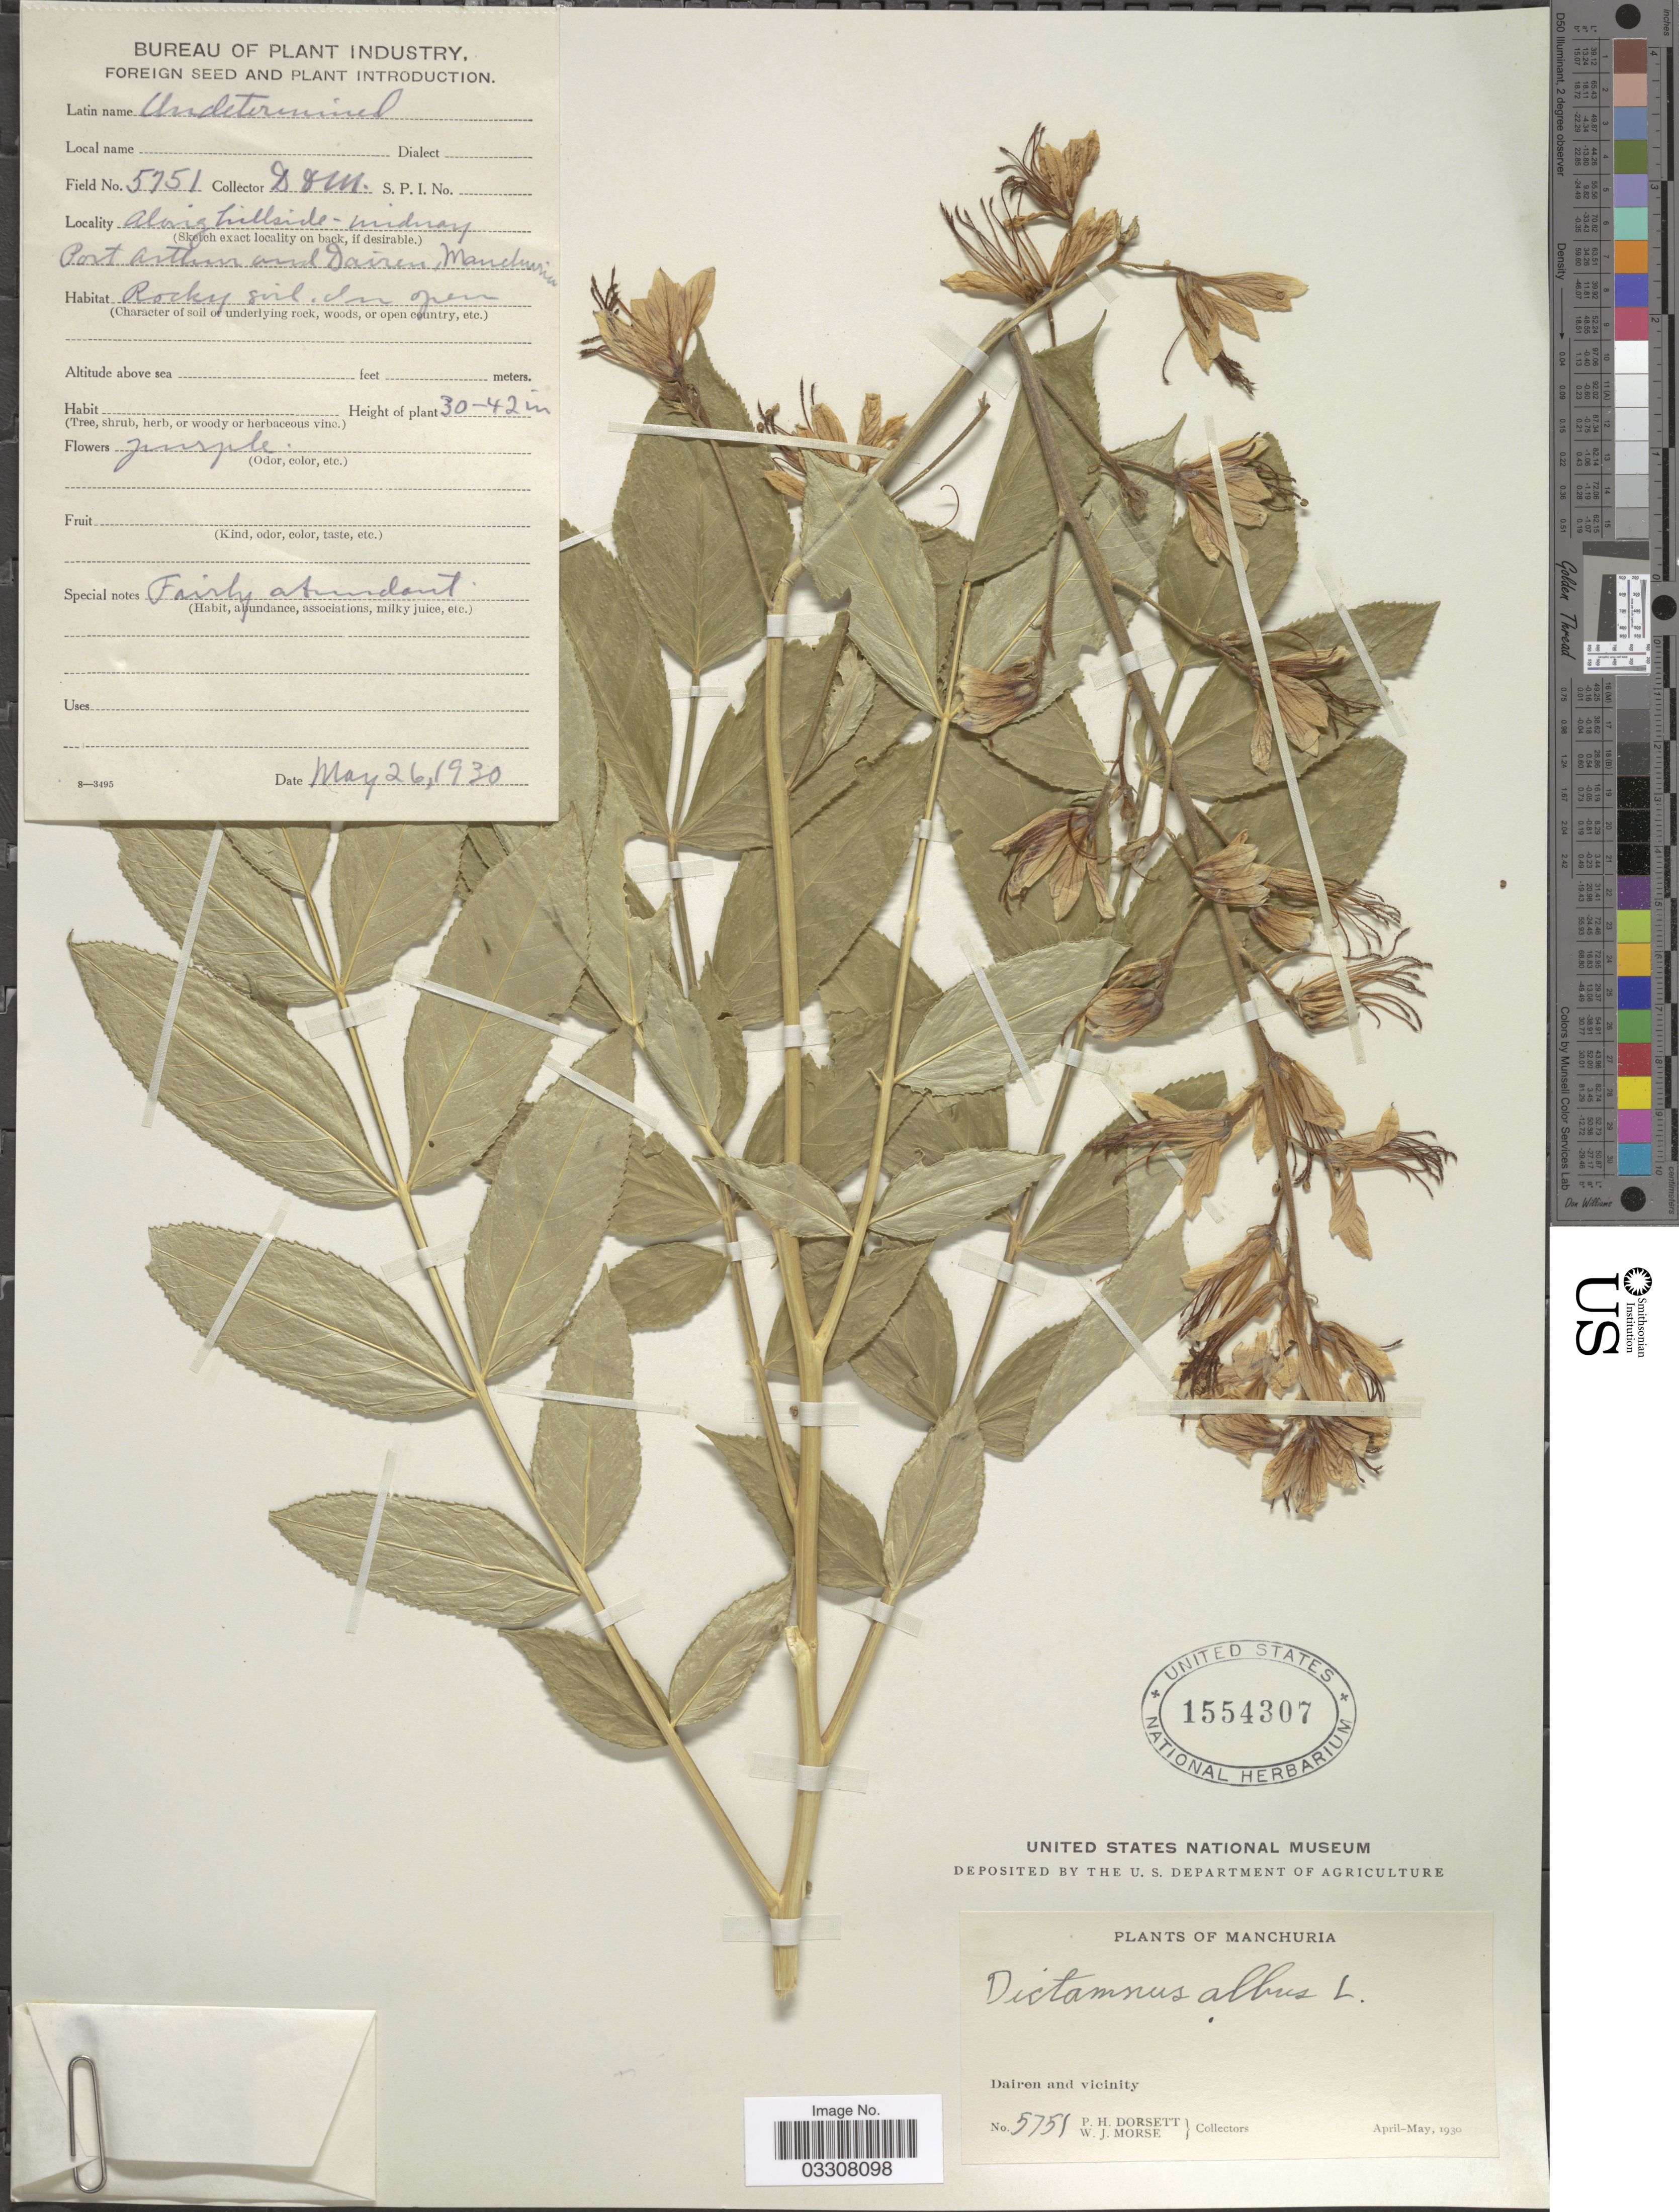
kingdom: Plantae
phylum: Tracheophyta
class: Magnoliopsida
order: Sapindales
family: Rutaceae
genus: Dictamnus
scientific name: Dictamnus albus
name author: L.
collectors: P. H. Dorsett & W. J. Morse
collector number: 5751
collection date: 1930-05-26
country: China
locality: Manchuria. Dairen and vicinity. Along hillside-midway Port Arthur and Dairen.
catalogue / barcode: US 1554307